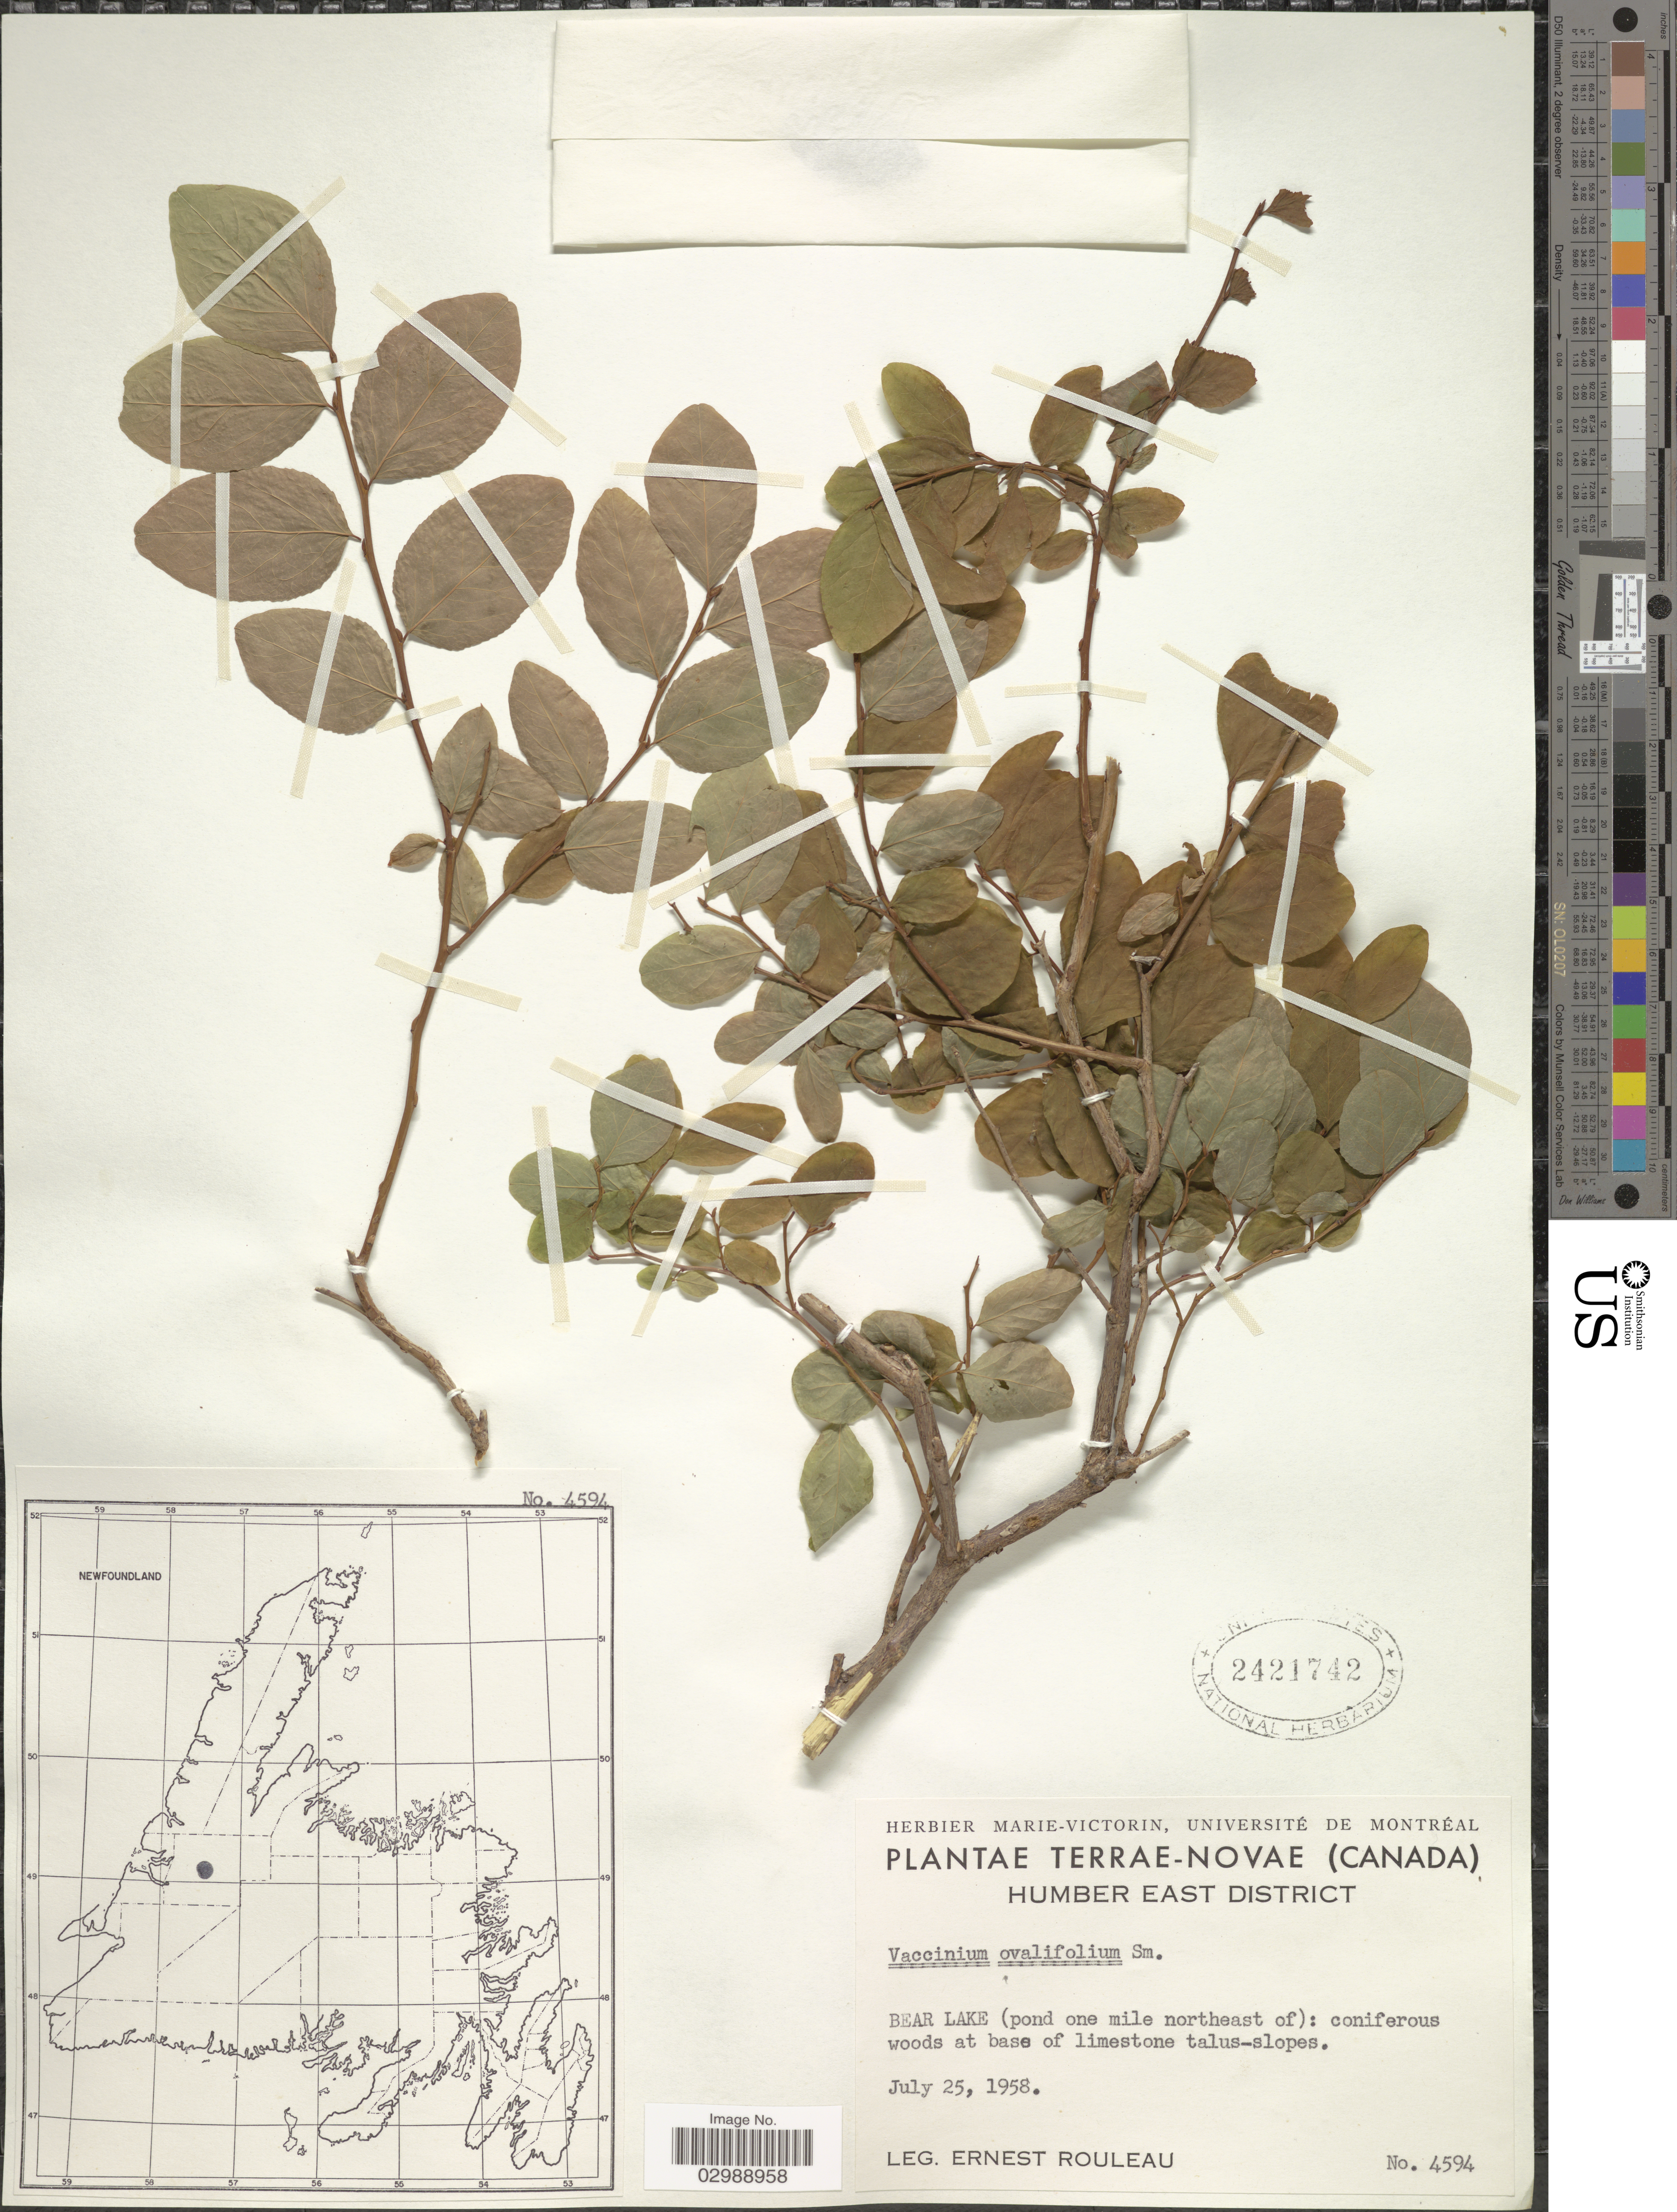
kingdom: Plantae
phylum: Tracheophyta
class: Magnoliopsida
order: Ericales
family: Ericaceae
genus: Vaccinium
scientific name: Vaccinium ovalifolium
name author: Sm.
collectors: J. Rouleau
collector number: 4594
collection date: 1958-07-25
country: Canada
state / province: Newfoundland and Labrador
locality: Terrae-Novae. Humber East District. Bear Lake (pond one mile northeast of).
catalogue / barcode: US 2421742